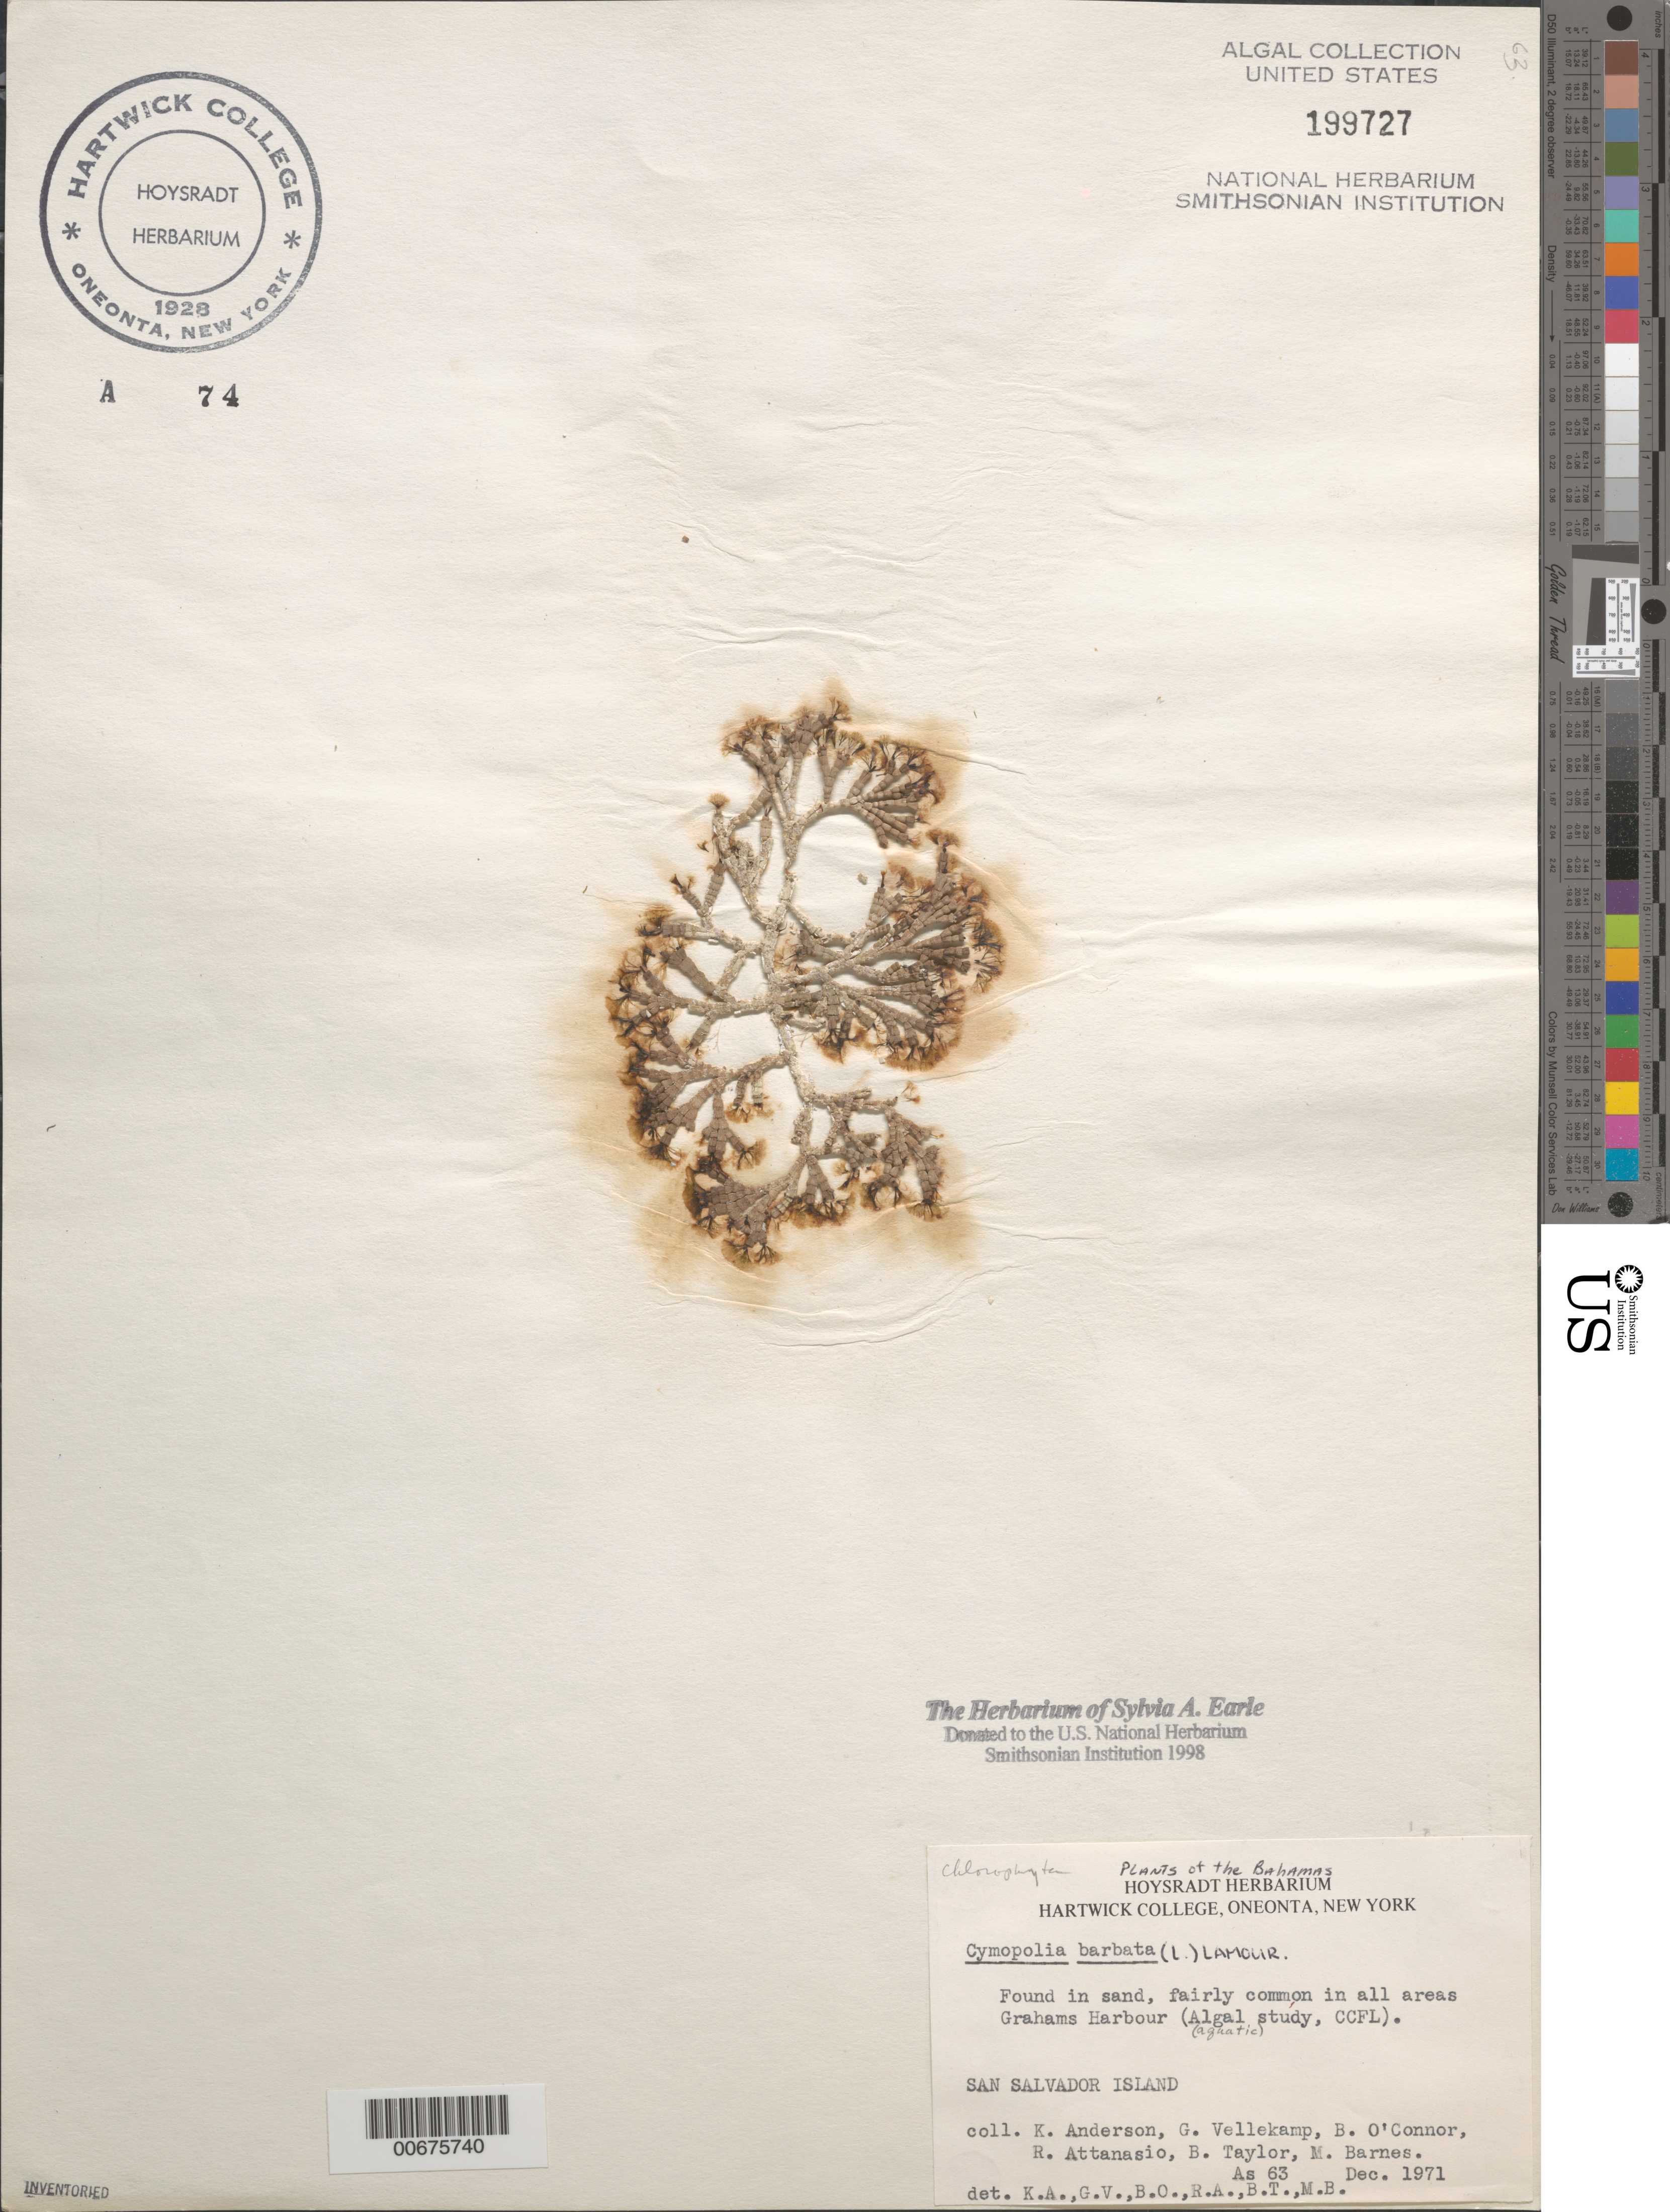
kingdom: Plantae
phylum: Chlorophyta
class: Ulvophyceae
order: Dasycladales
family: Dasycladaceae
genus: Cymopolia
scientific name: Cymopolia barbata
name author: (L.) J.V.Lamouroux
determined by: Anderson, K.; et al.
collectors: K. Anderson, G. Vellekamp, B. O'Connor, R. Attanasio, B. Taylor & M. Barnes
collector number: As 63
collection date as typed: Dec 1971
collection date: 1971-12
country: Bahamas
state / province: San Salvador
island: San Salvador Island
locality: Grahams Harbour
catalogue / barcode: US 199727